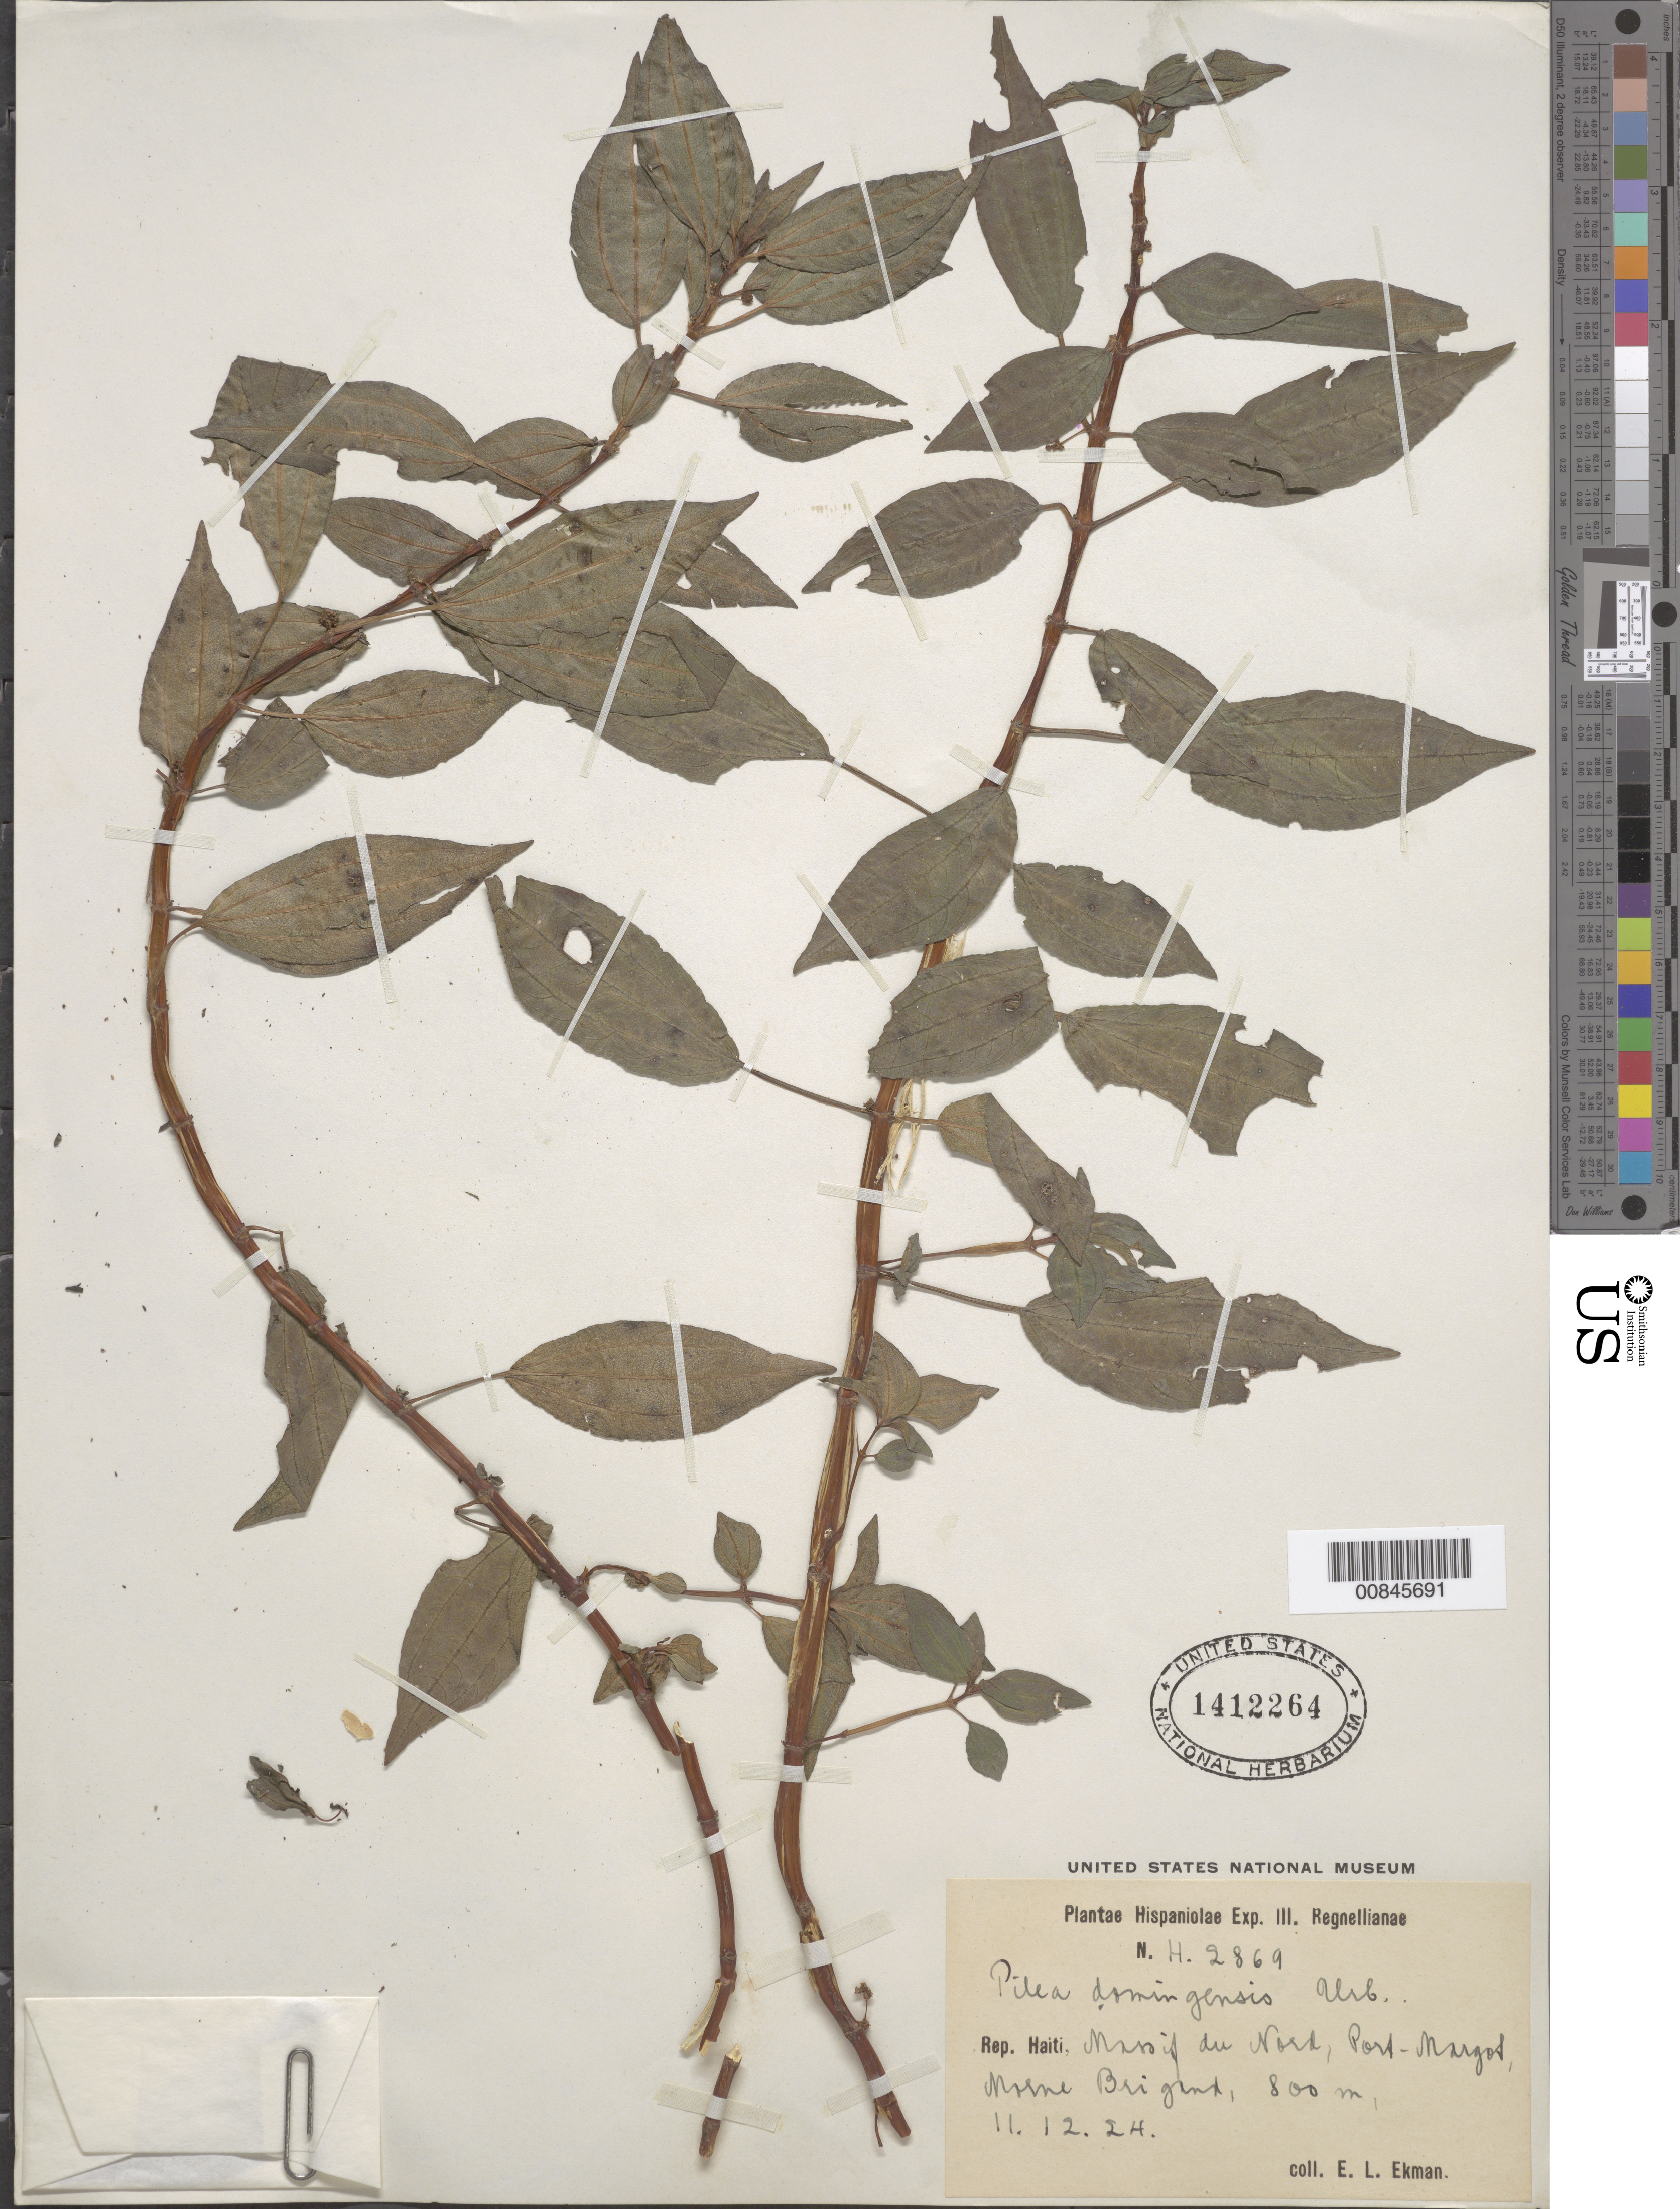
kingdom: Plantae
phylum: Tracheophyta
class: Magnoliopsida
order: Rosales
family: Urticaceae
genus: Pilea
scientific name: Pilea domingensis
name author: Urb.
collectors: E. L. Ekman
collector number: H 2869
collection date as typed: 11 Dec 1924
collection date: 1924-12-11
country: Haiti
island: Hispaniola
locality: Massif du Nord, Port-Margot, Morne Brigand.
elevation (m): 800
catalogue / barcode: US 1412264